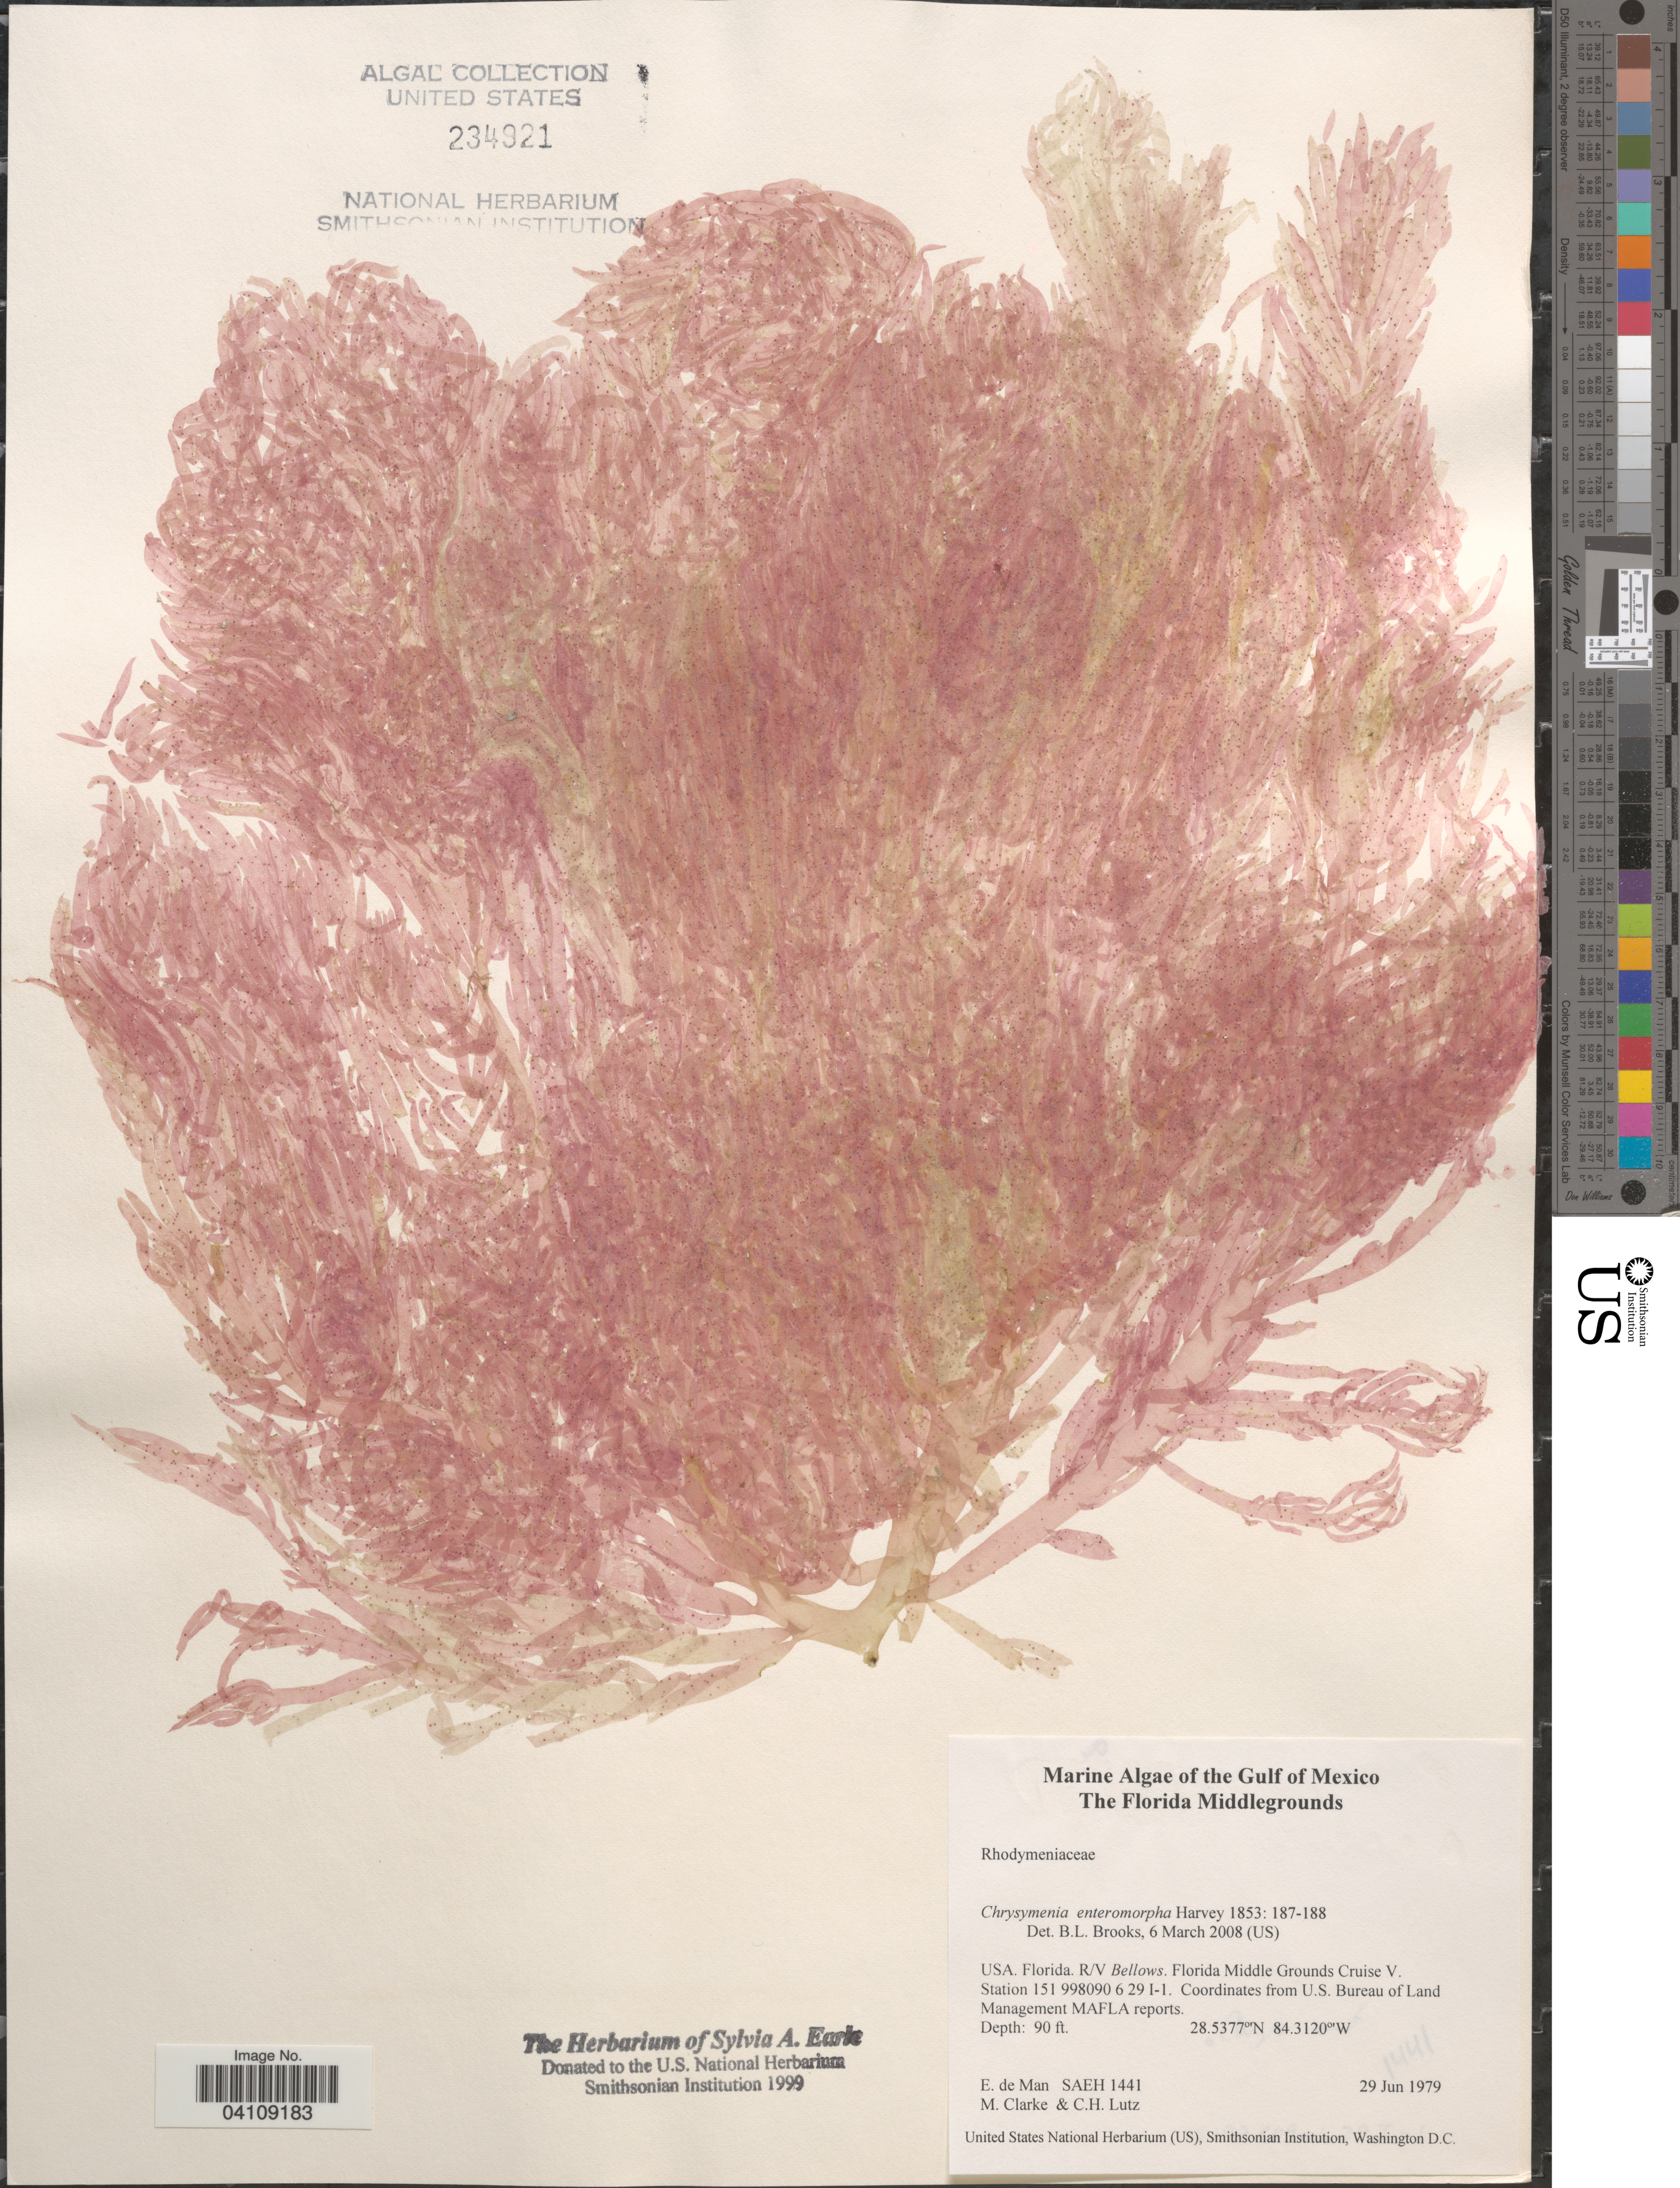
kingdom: Plantae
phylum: Rhodophyta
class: Florideophyceae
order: Rhodymeniales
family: Rhodymeniaceae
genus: Botryocladia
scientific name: Botryocladia enteromorpha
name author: (Harv.) W.E. Schmidt et al. in W.E. Schmidt et al.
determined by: Algae name updating Project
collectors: E. de Man, M. Clarke & C. Lutz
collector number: SAEH 1441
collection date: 1979-06-29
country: United States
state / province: Florida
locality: Gulf of Mexico. The Florida Middlegrounds. Florida. R/V Bellows. Florida Middle Grounds V. Station 151 998090 6 29 I-1.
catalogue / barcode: US 234921